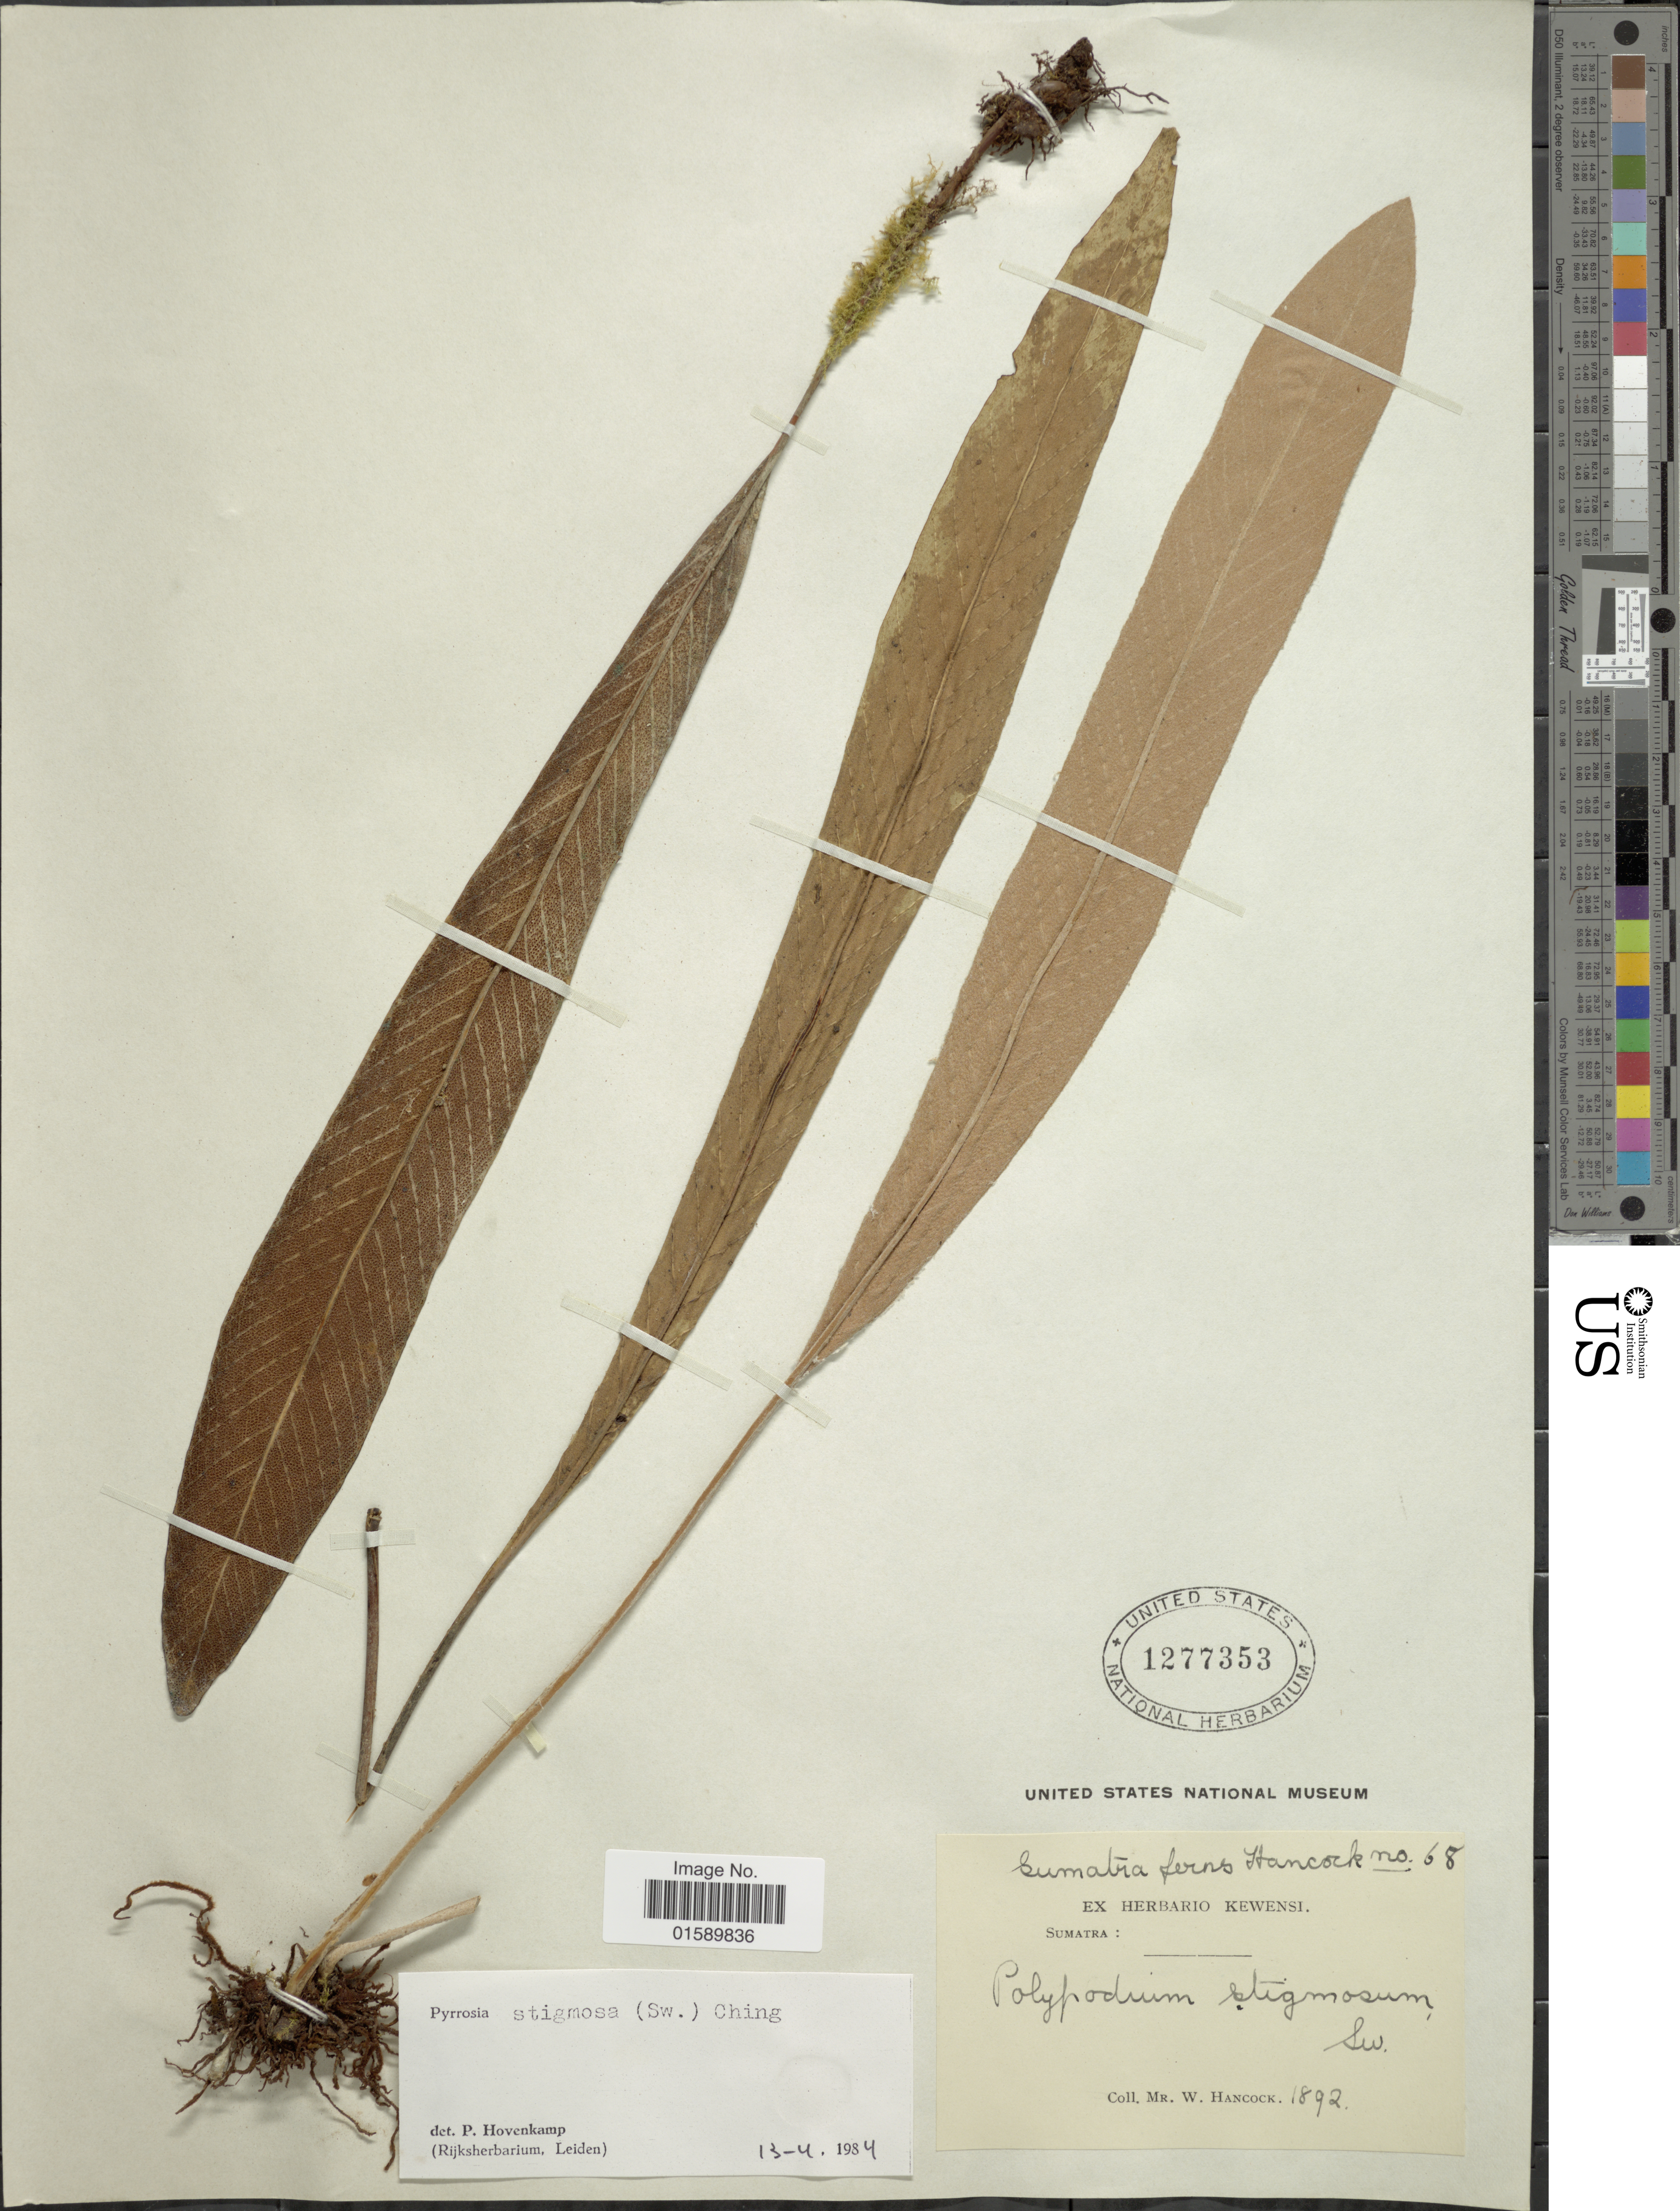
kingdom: Plantae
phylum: Tracheophyta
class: Polypodiopsida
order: Polypodiales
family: Polypodiaceae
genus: Pyrrosia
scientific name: Pyrrosia stigmosa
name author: (Sw.) Ching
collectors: W. Hancock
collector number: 68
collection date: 1892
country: Indonesia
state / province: Sumatra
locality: Sumatra.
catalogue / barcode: US 1277353